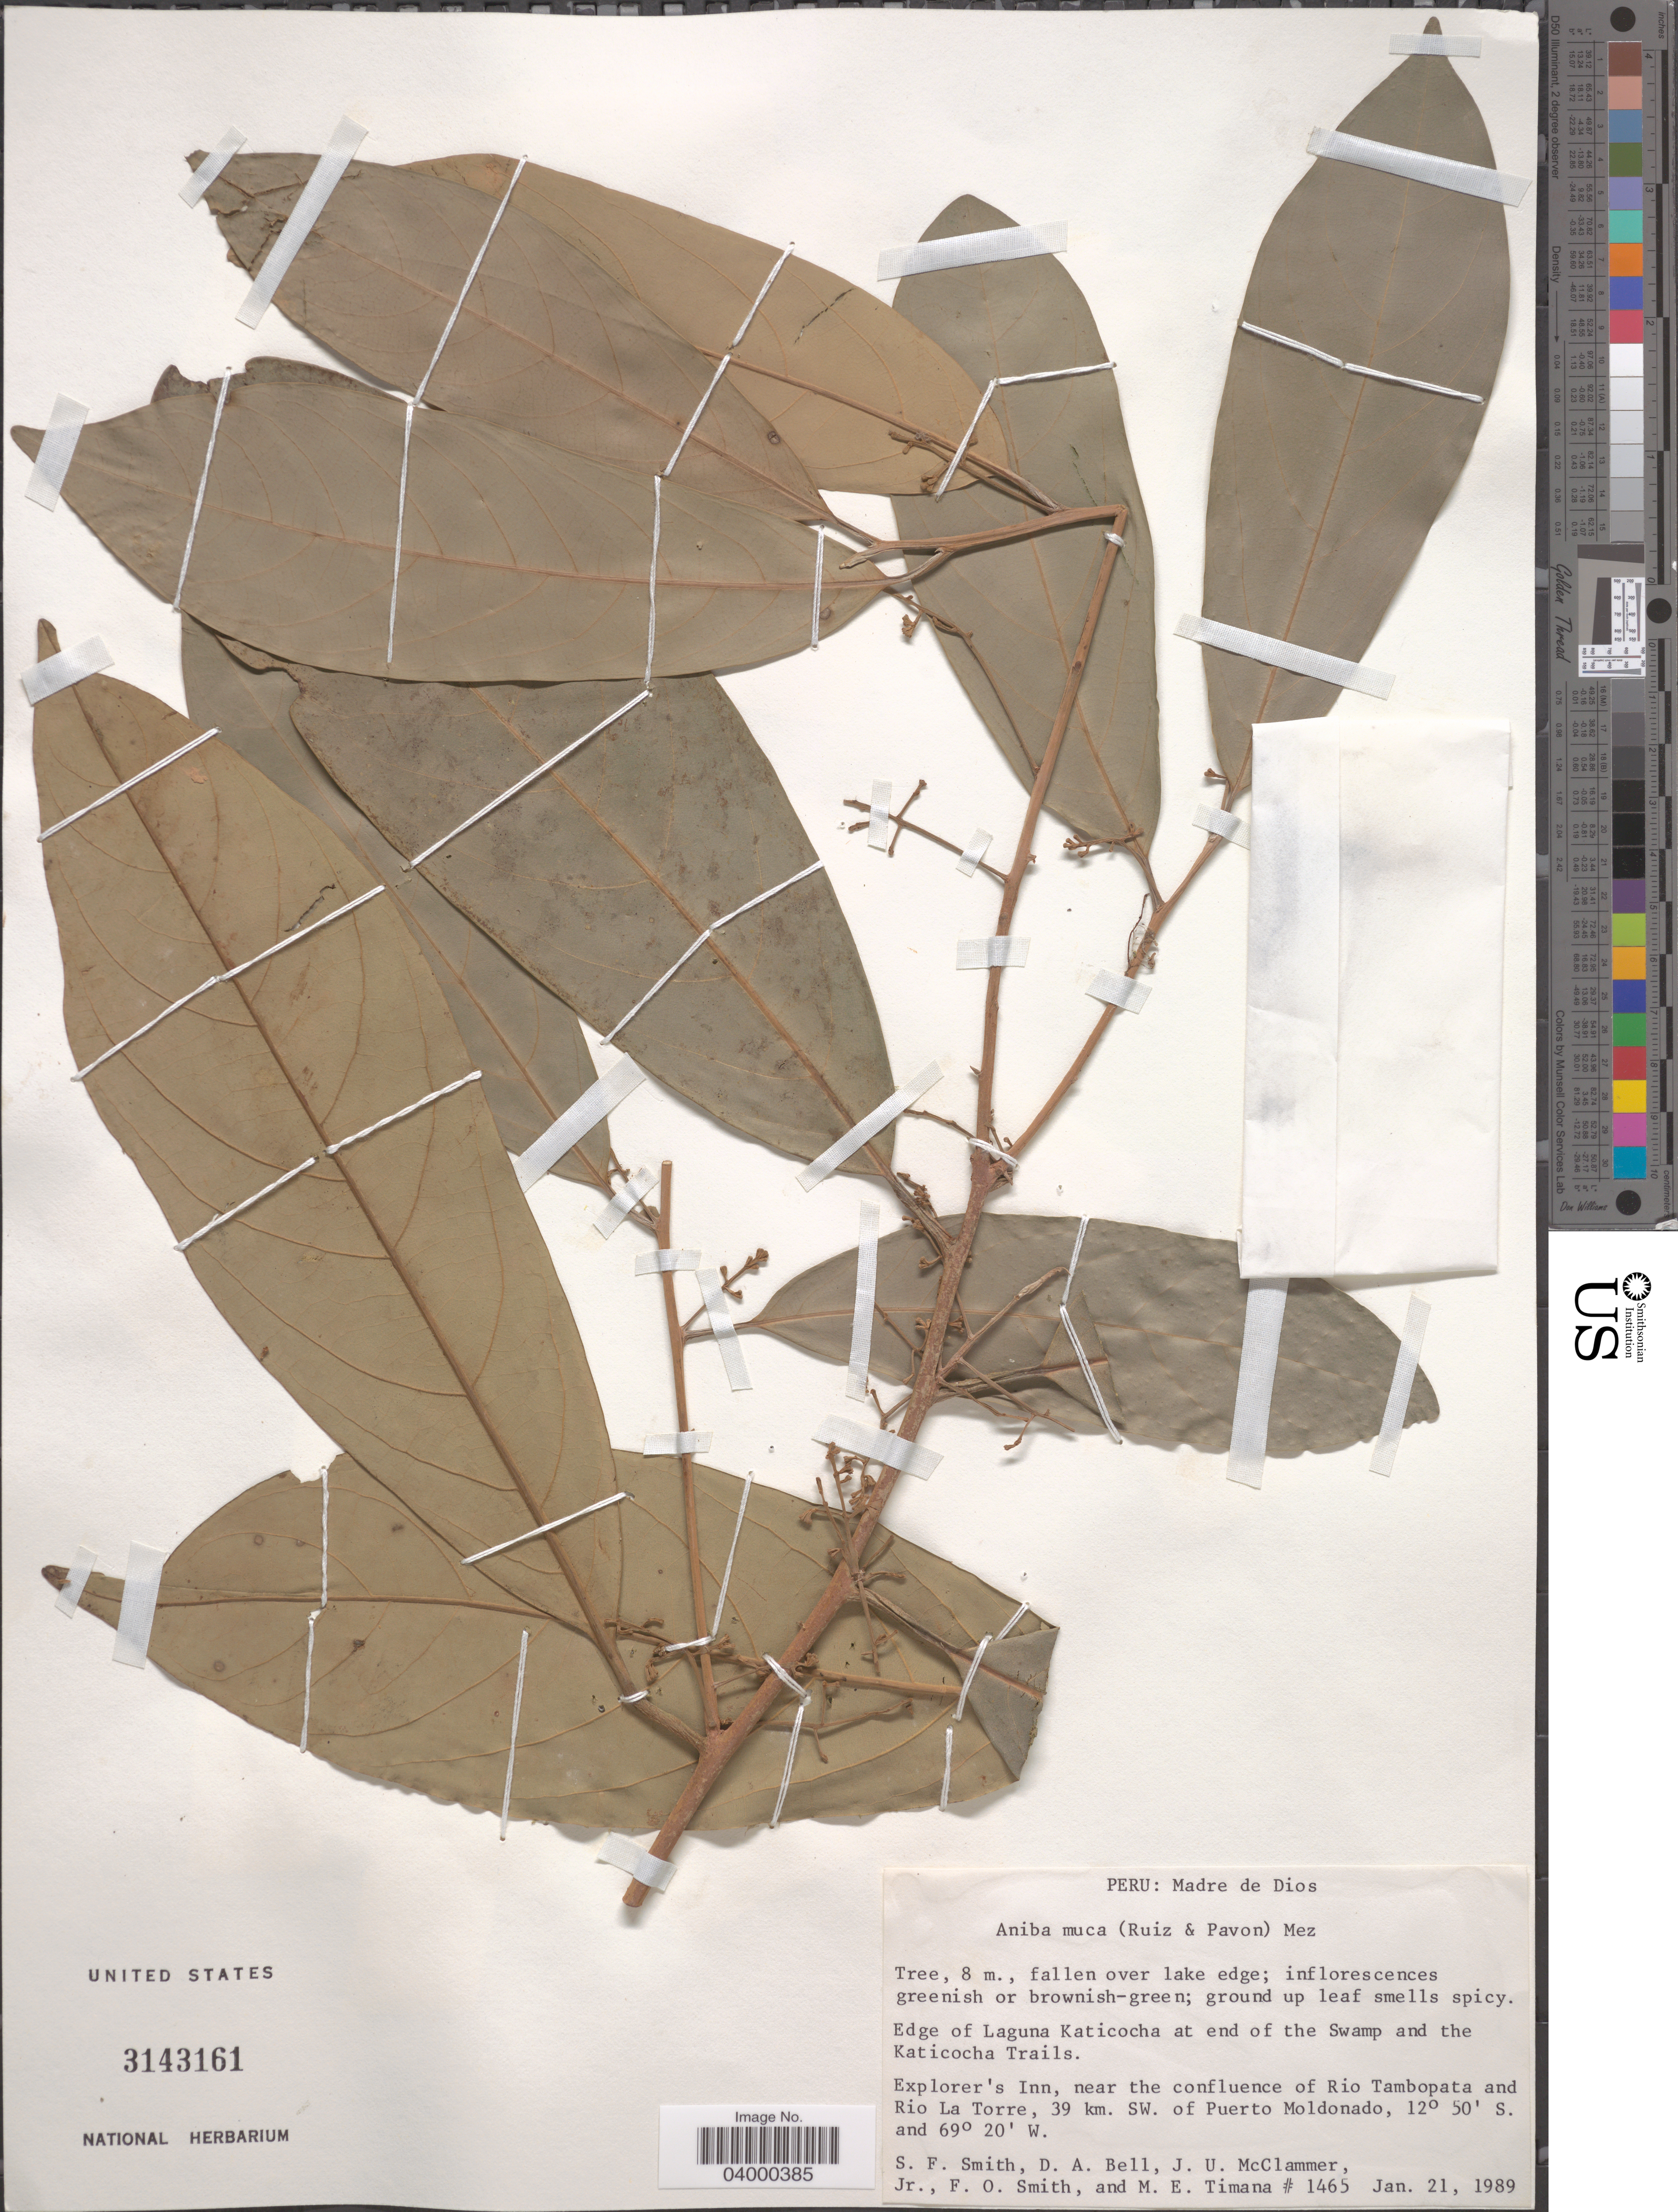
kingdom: Plantae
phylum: Tracheophyta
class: Magnoliopsida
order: Laurales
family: Lauraceae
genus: Aniba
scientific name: Aniba muca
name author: (Ruiz & Pav.) Mez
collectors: S.F. Smith, D. A. Bell, J. McClammer Jr. & F. Smith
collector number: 1465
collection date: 1989-01-21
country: Peru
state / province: Madre de Dios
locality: Edge of Laguna Katicocha at end of the Swamp and the Katicocha Trails. Explorer's Inn, near the confluence of Rio Tambopata and Rio La Torre, 39 km. SW. of Puerto Moldonado.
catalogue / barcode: US 3143161